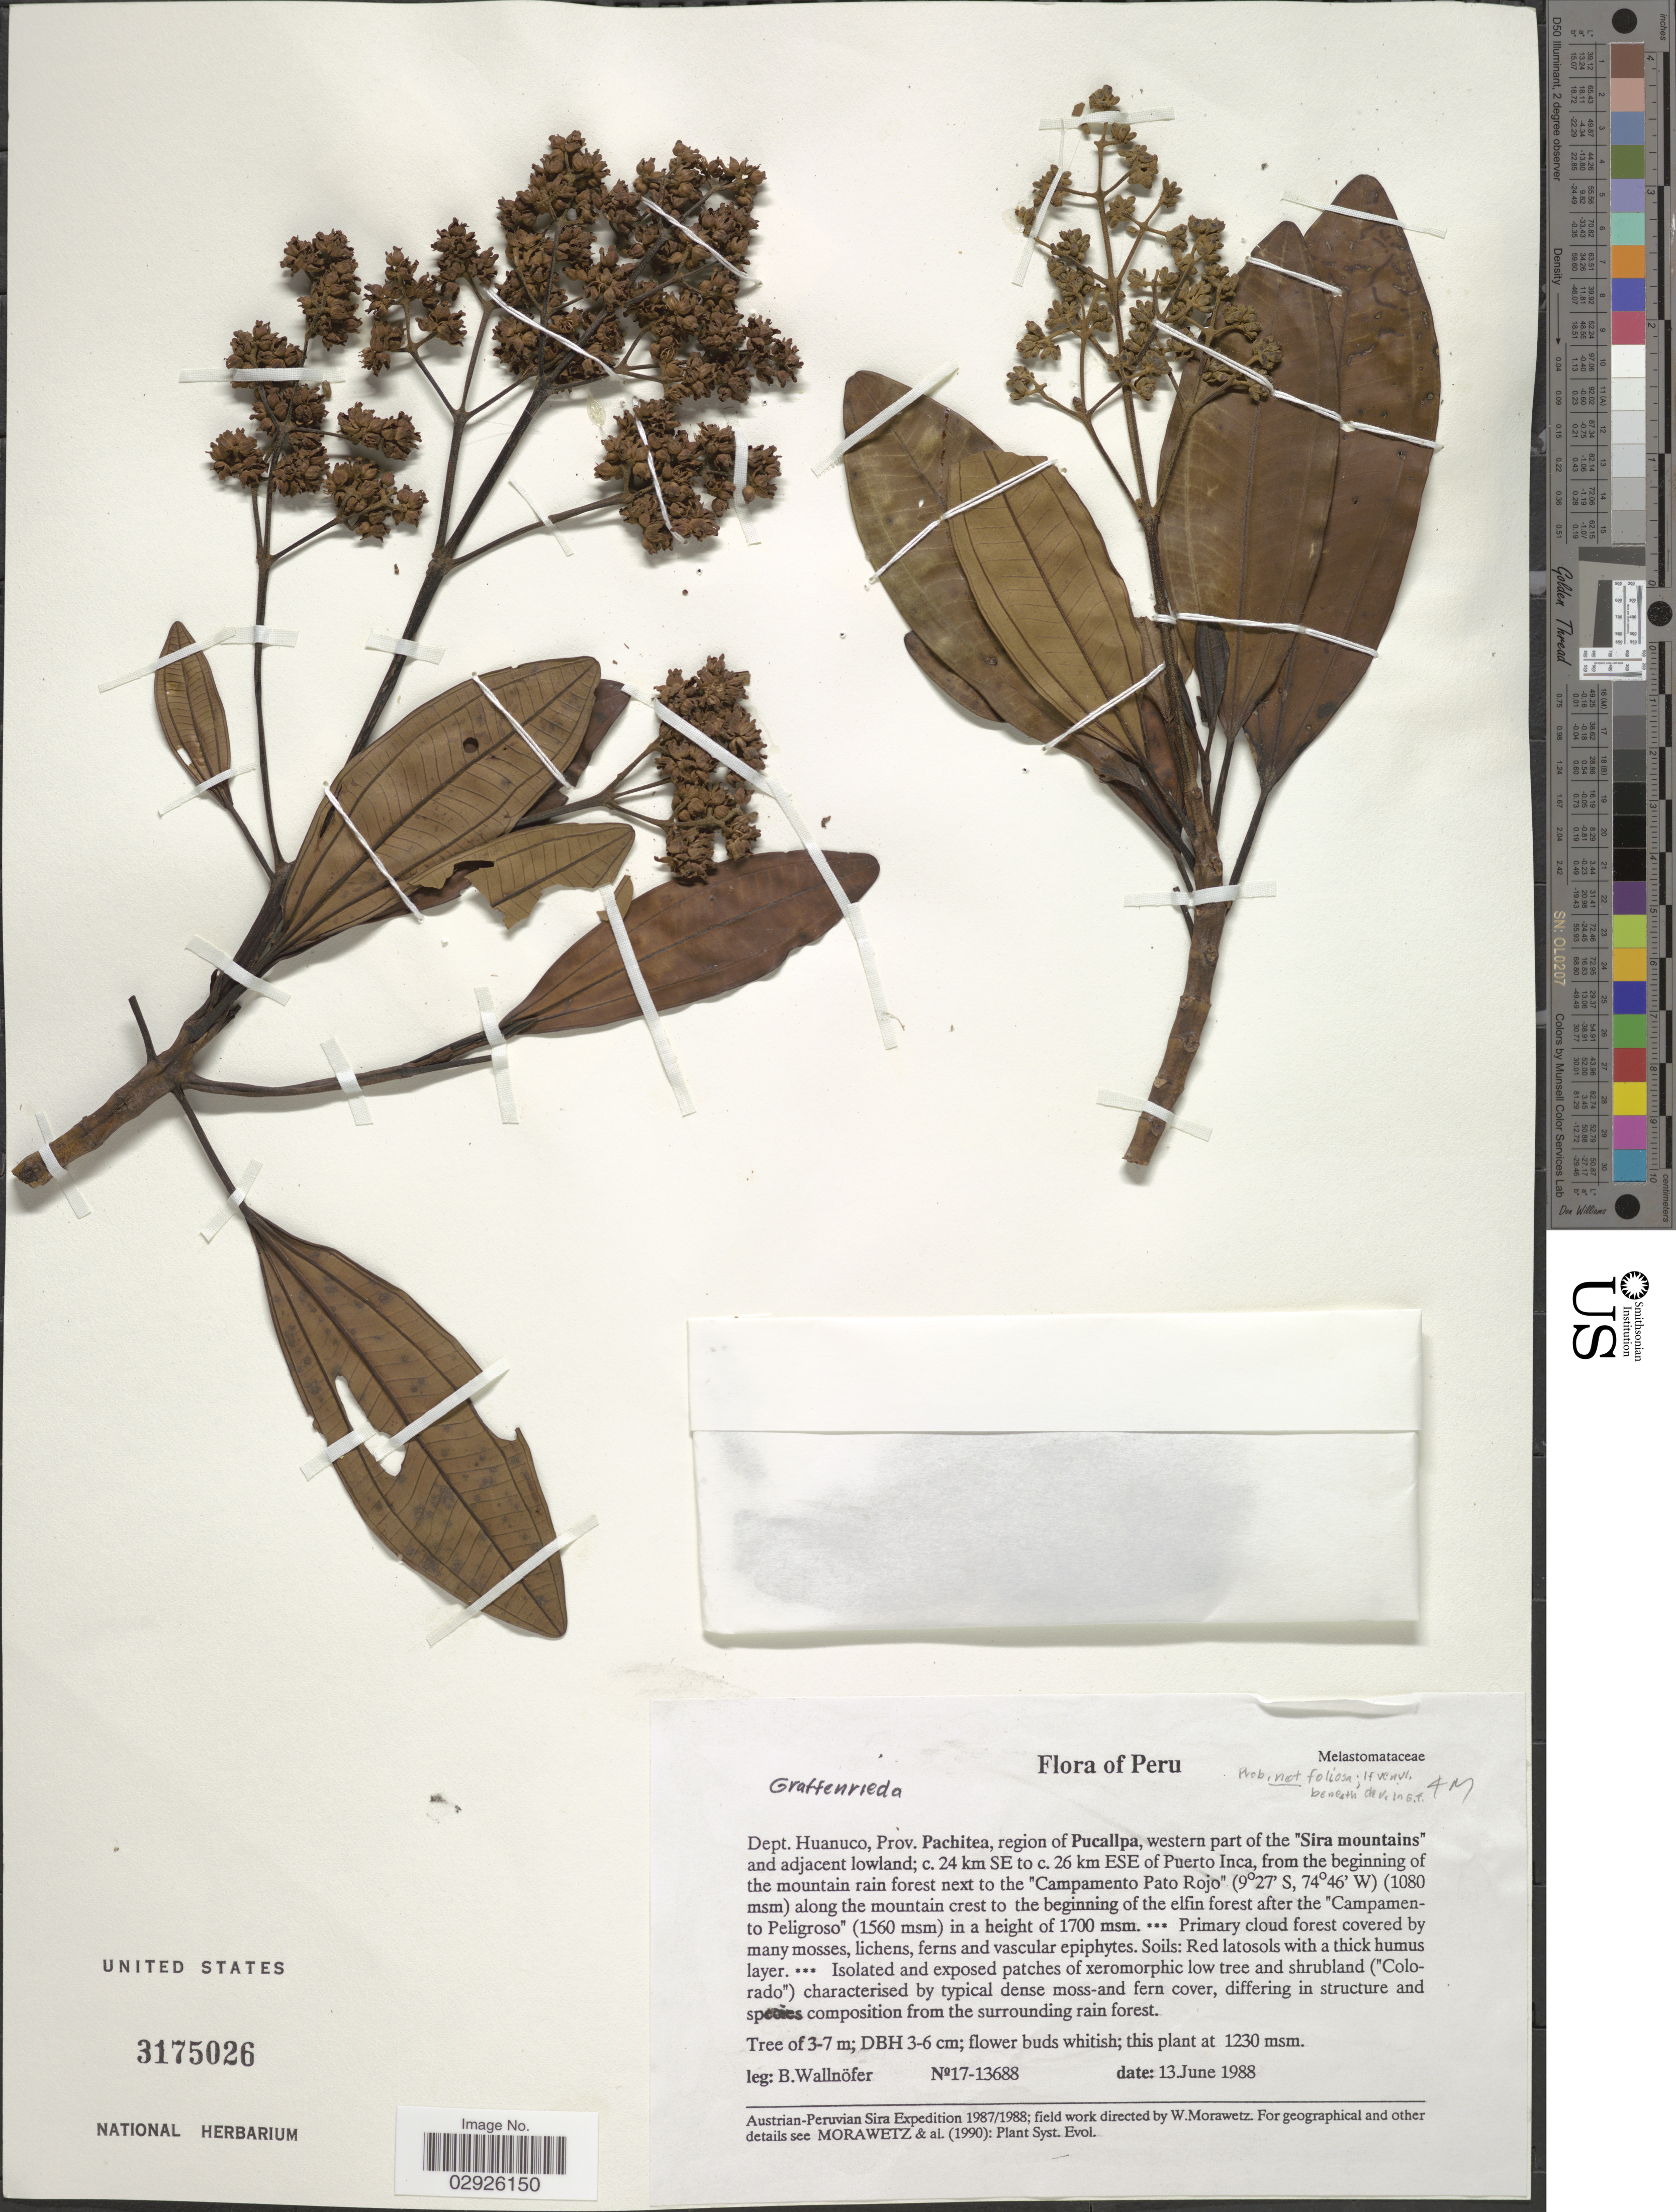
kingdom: Plantae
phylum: Tracheophyta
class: Magnoliopsida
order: Myrtales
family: Melastomataceae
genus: Graffenrieda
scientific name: Graffenrieda sp.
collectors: B. Wallnöfer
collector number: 17-13688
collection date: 1988-06-13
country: Peru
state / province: Huánuco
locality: Dept. Huanuco, Prov. Pachitea, region of Pucallpa, western part of the "Sira mountains" and adjacent lowland; c. 24 km SE to c. 26 km ESE of Puerto Inca, from the beginning of the mountain rain forest next to the "Campamento Pato Rojo" along the mountain crest to the beginning of the elfin forest after the "Campamento Peligroso".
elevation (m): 1230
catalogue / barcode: US 3175026